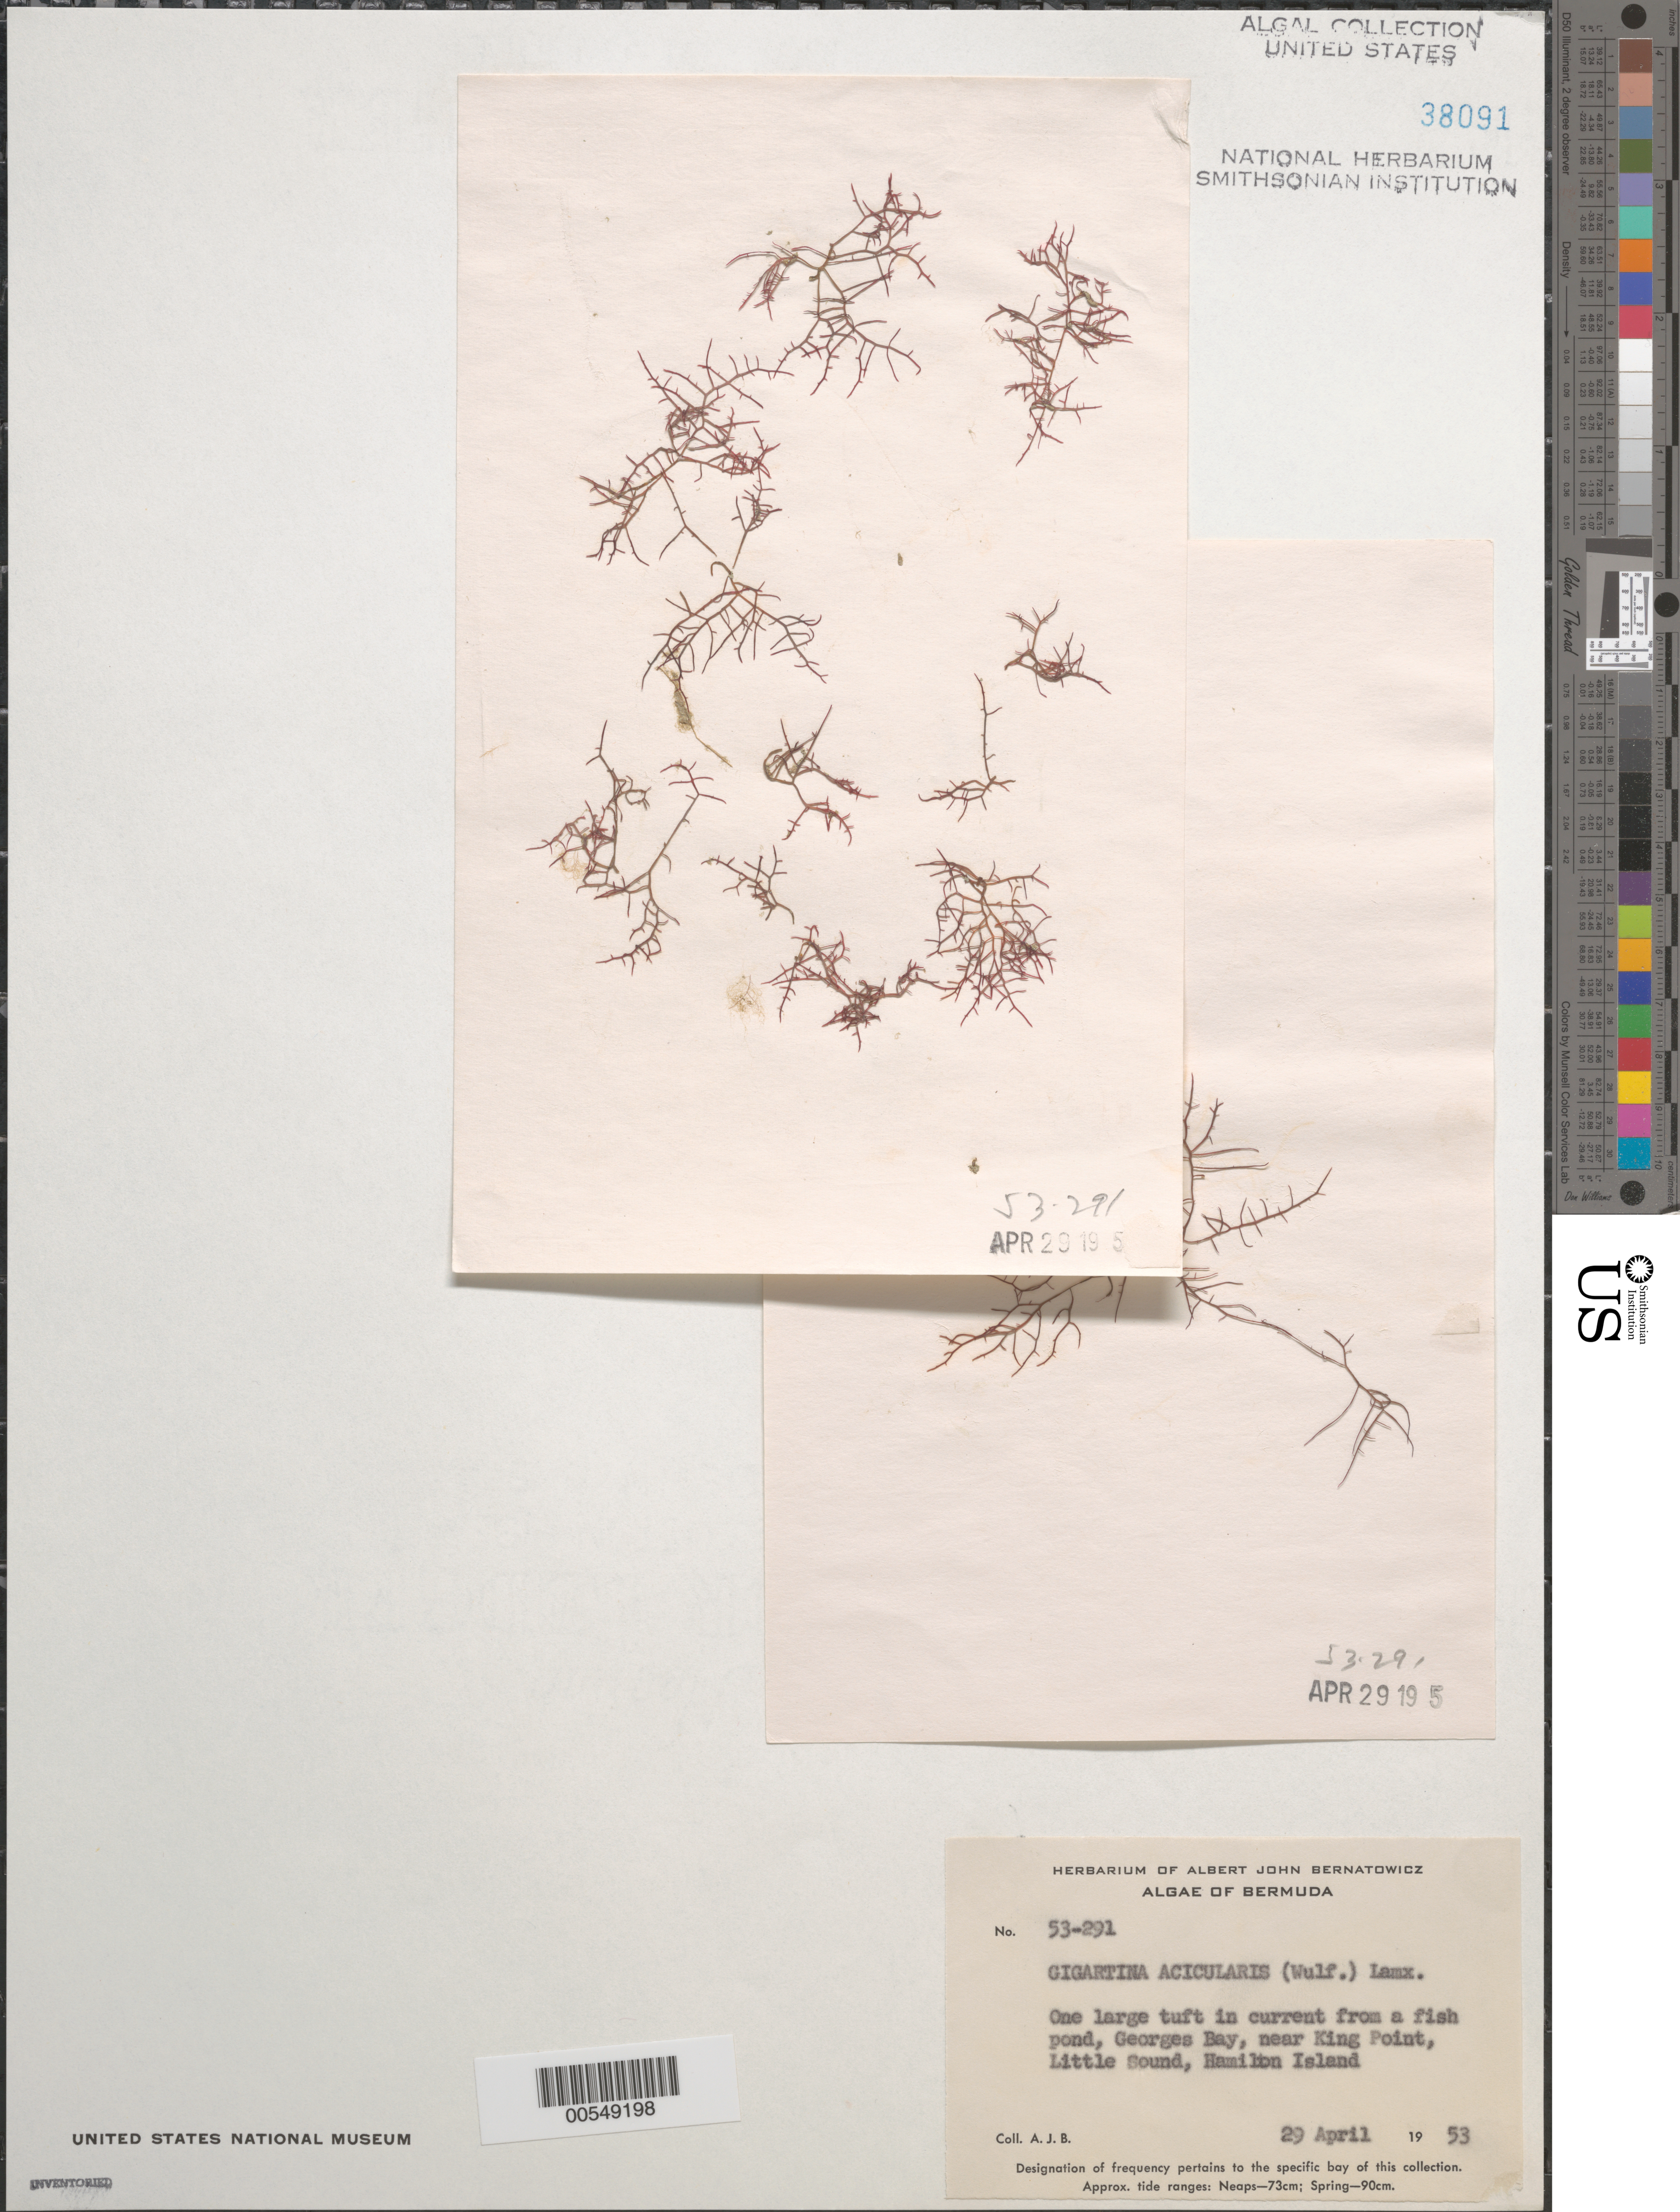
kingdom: Plantae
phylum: Rhodophyta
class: Florideophyceae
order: Gigartinales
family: Gigartinaceae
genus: Chondracanthus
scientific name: Chondracanthus acicularis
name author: (Roth) Fredericq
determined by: Algae name updating Project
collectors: A. Bernatowicz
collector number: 53-291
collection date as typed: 29 Apr 1953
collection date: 1953-04-29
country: Bermuda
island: Bermuda Island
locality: George's Bay, near King Point, Little Sound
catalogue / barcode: US 38091